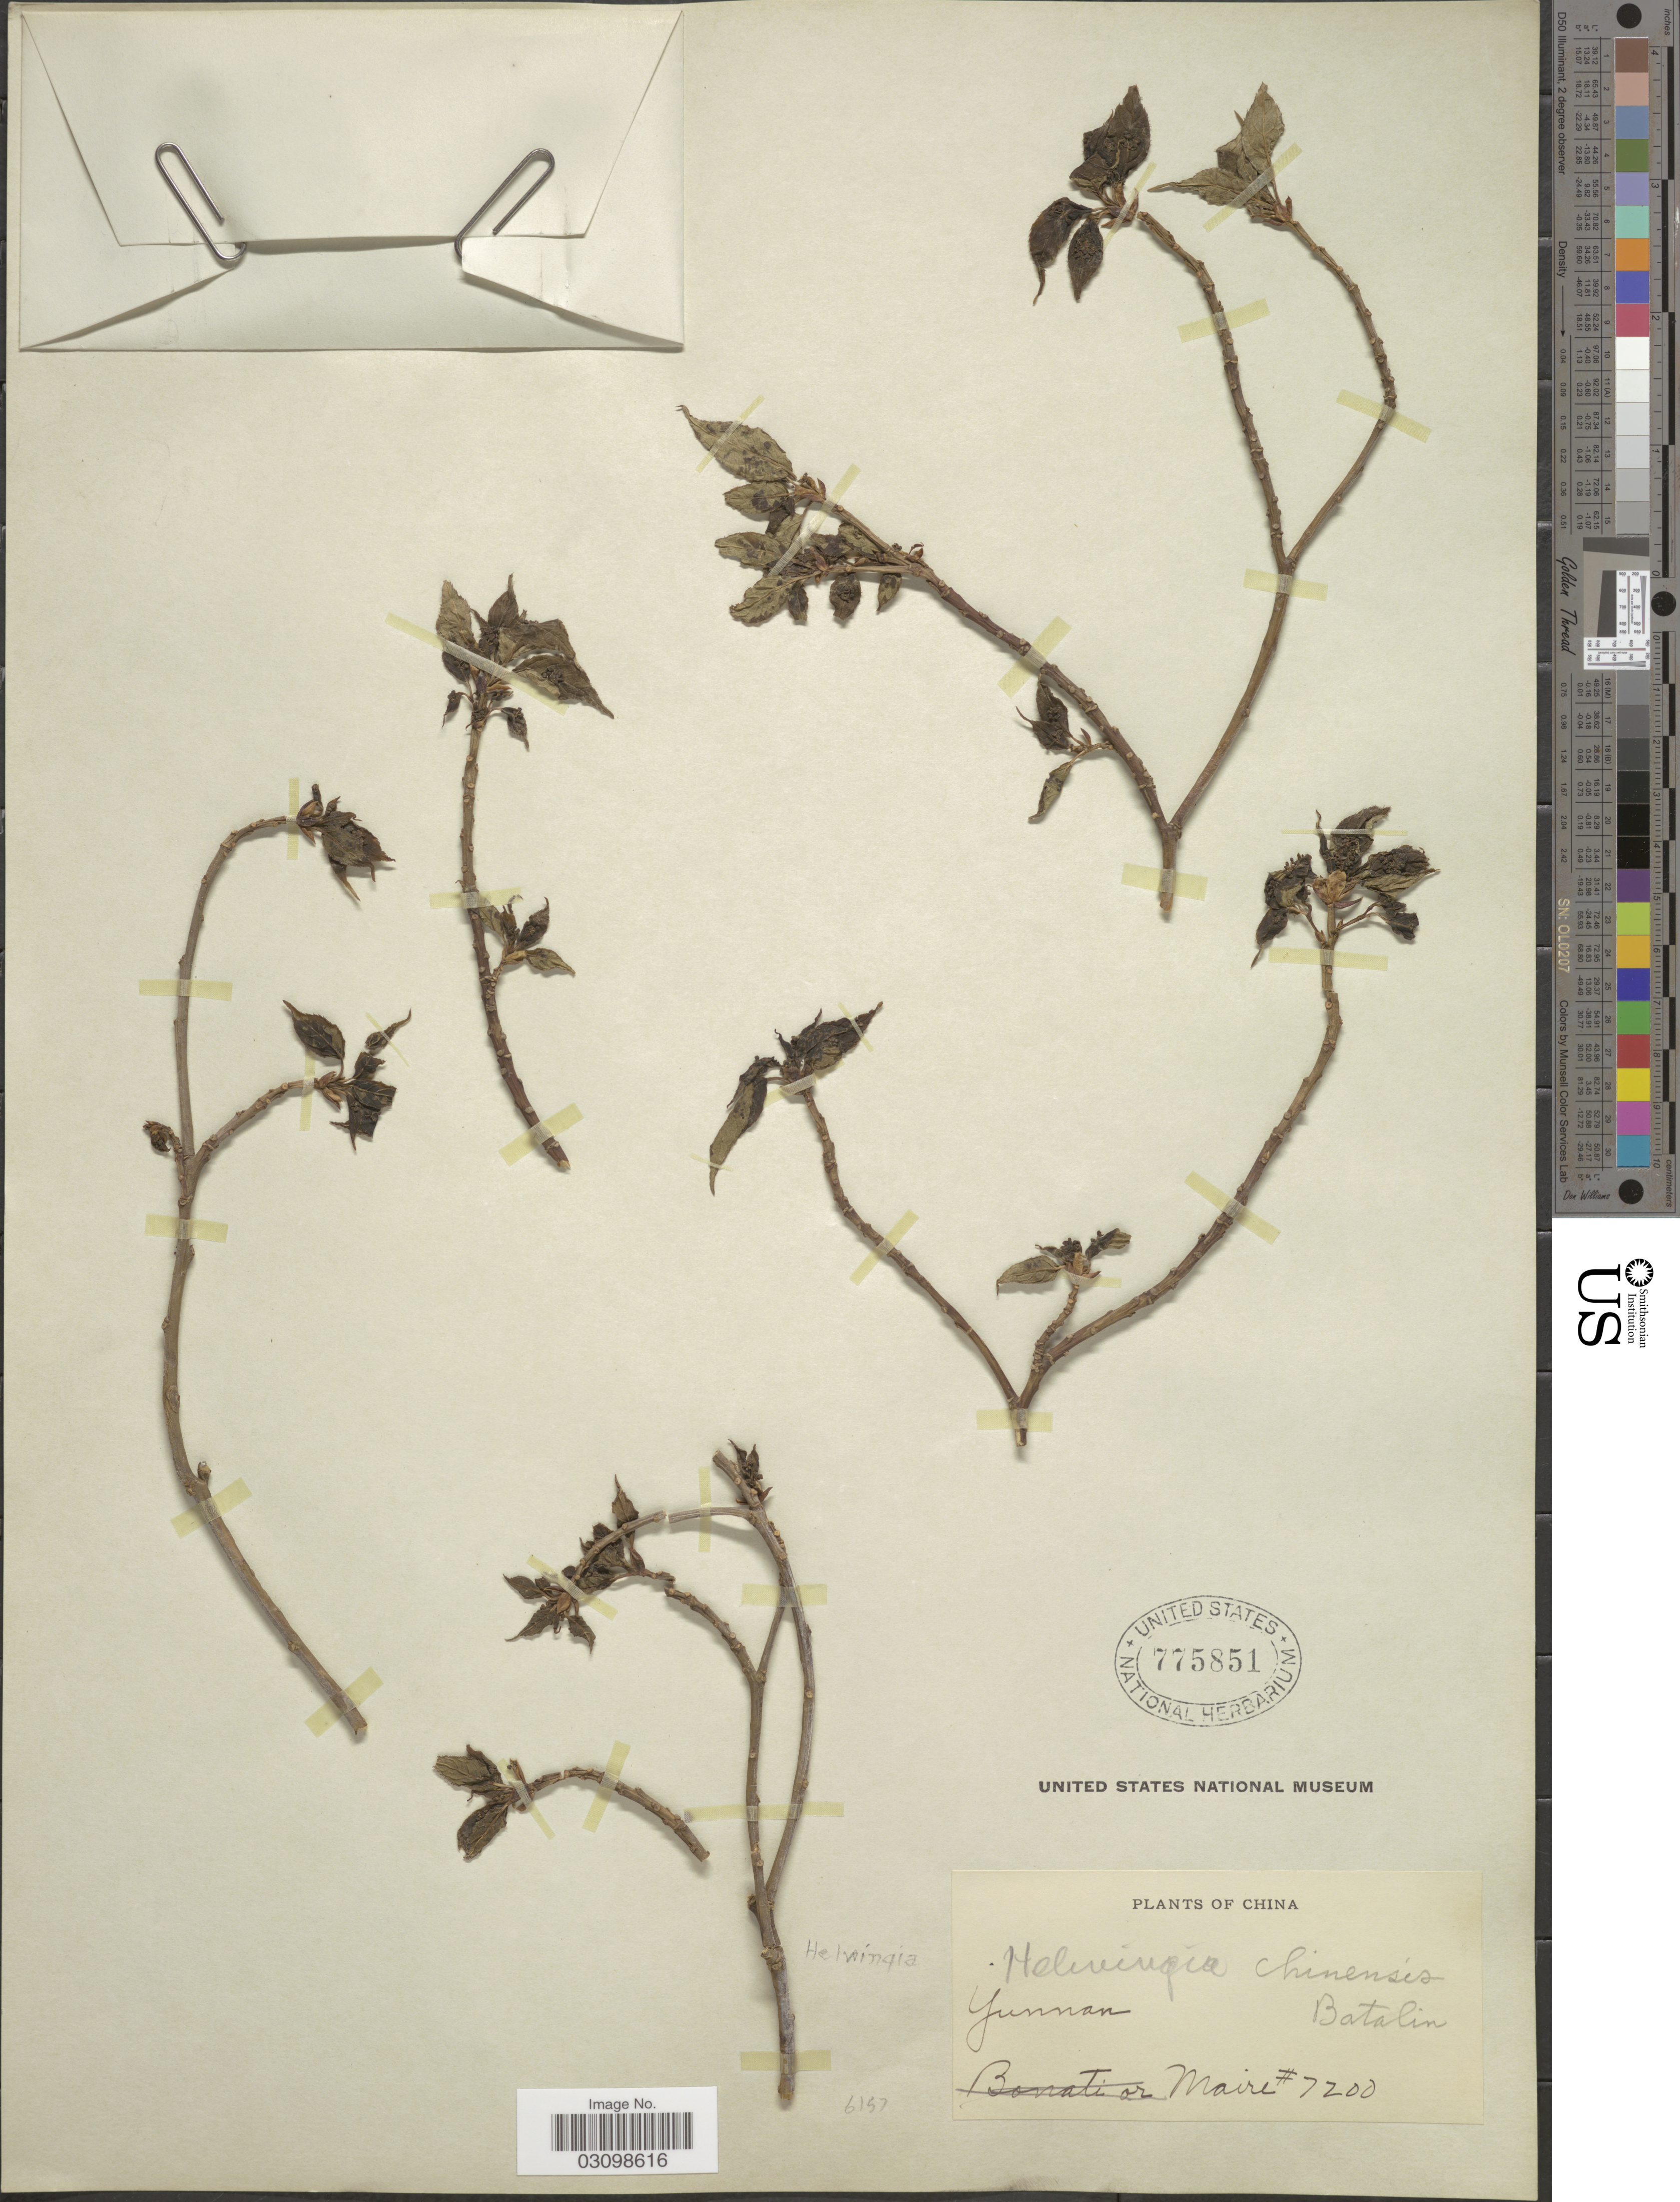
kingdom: Plantae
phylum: Tracheophyta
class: Magnoliopsida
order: Aquifoliales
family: Helwingiaceae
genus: Helwingia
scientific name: Helwingia chinensis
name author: Batalin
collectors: Maire, --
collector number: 7200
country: China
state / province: Yunnan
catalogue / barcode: US 775851